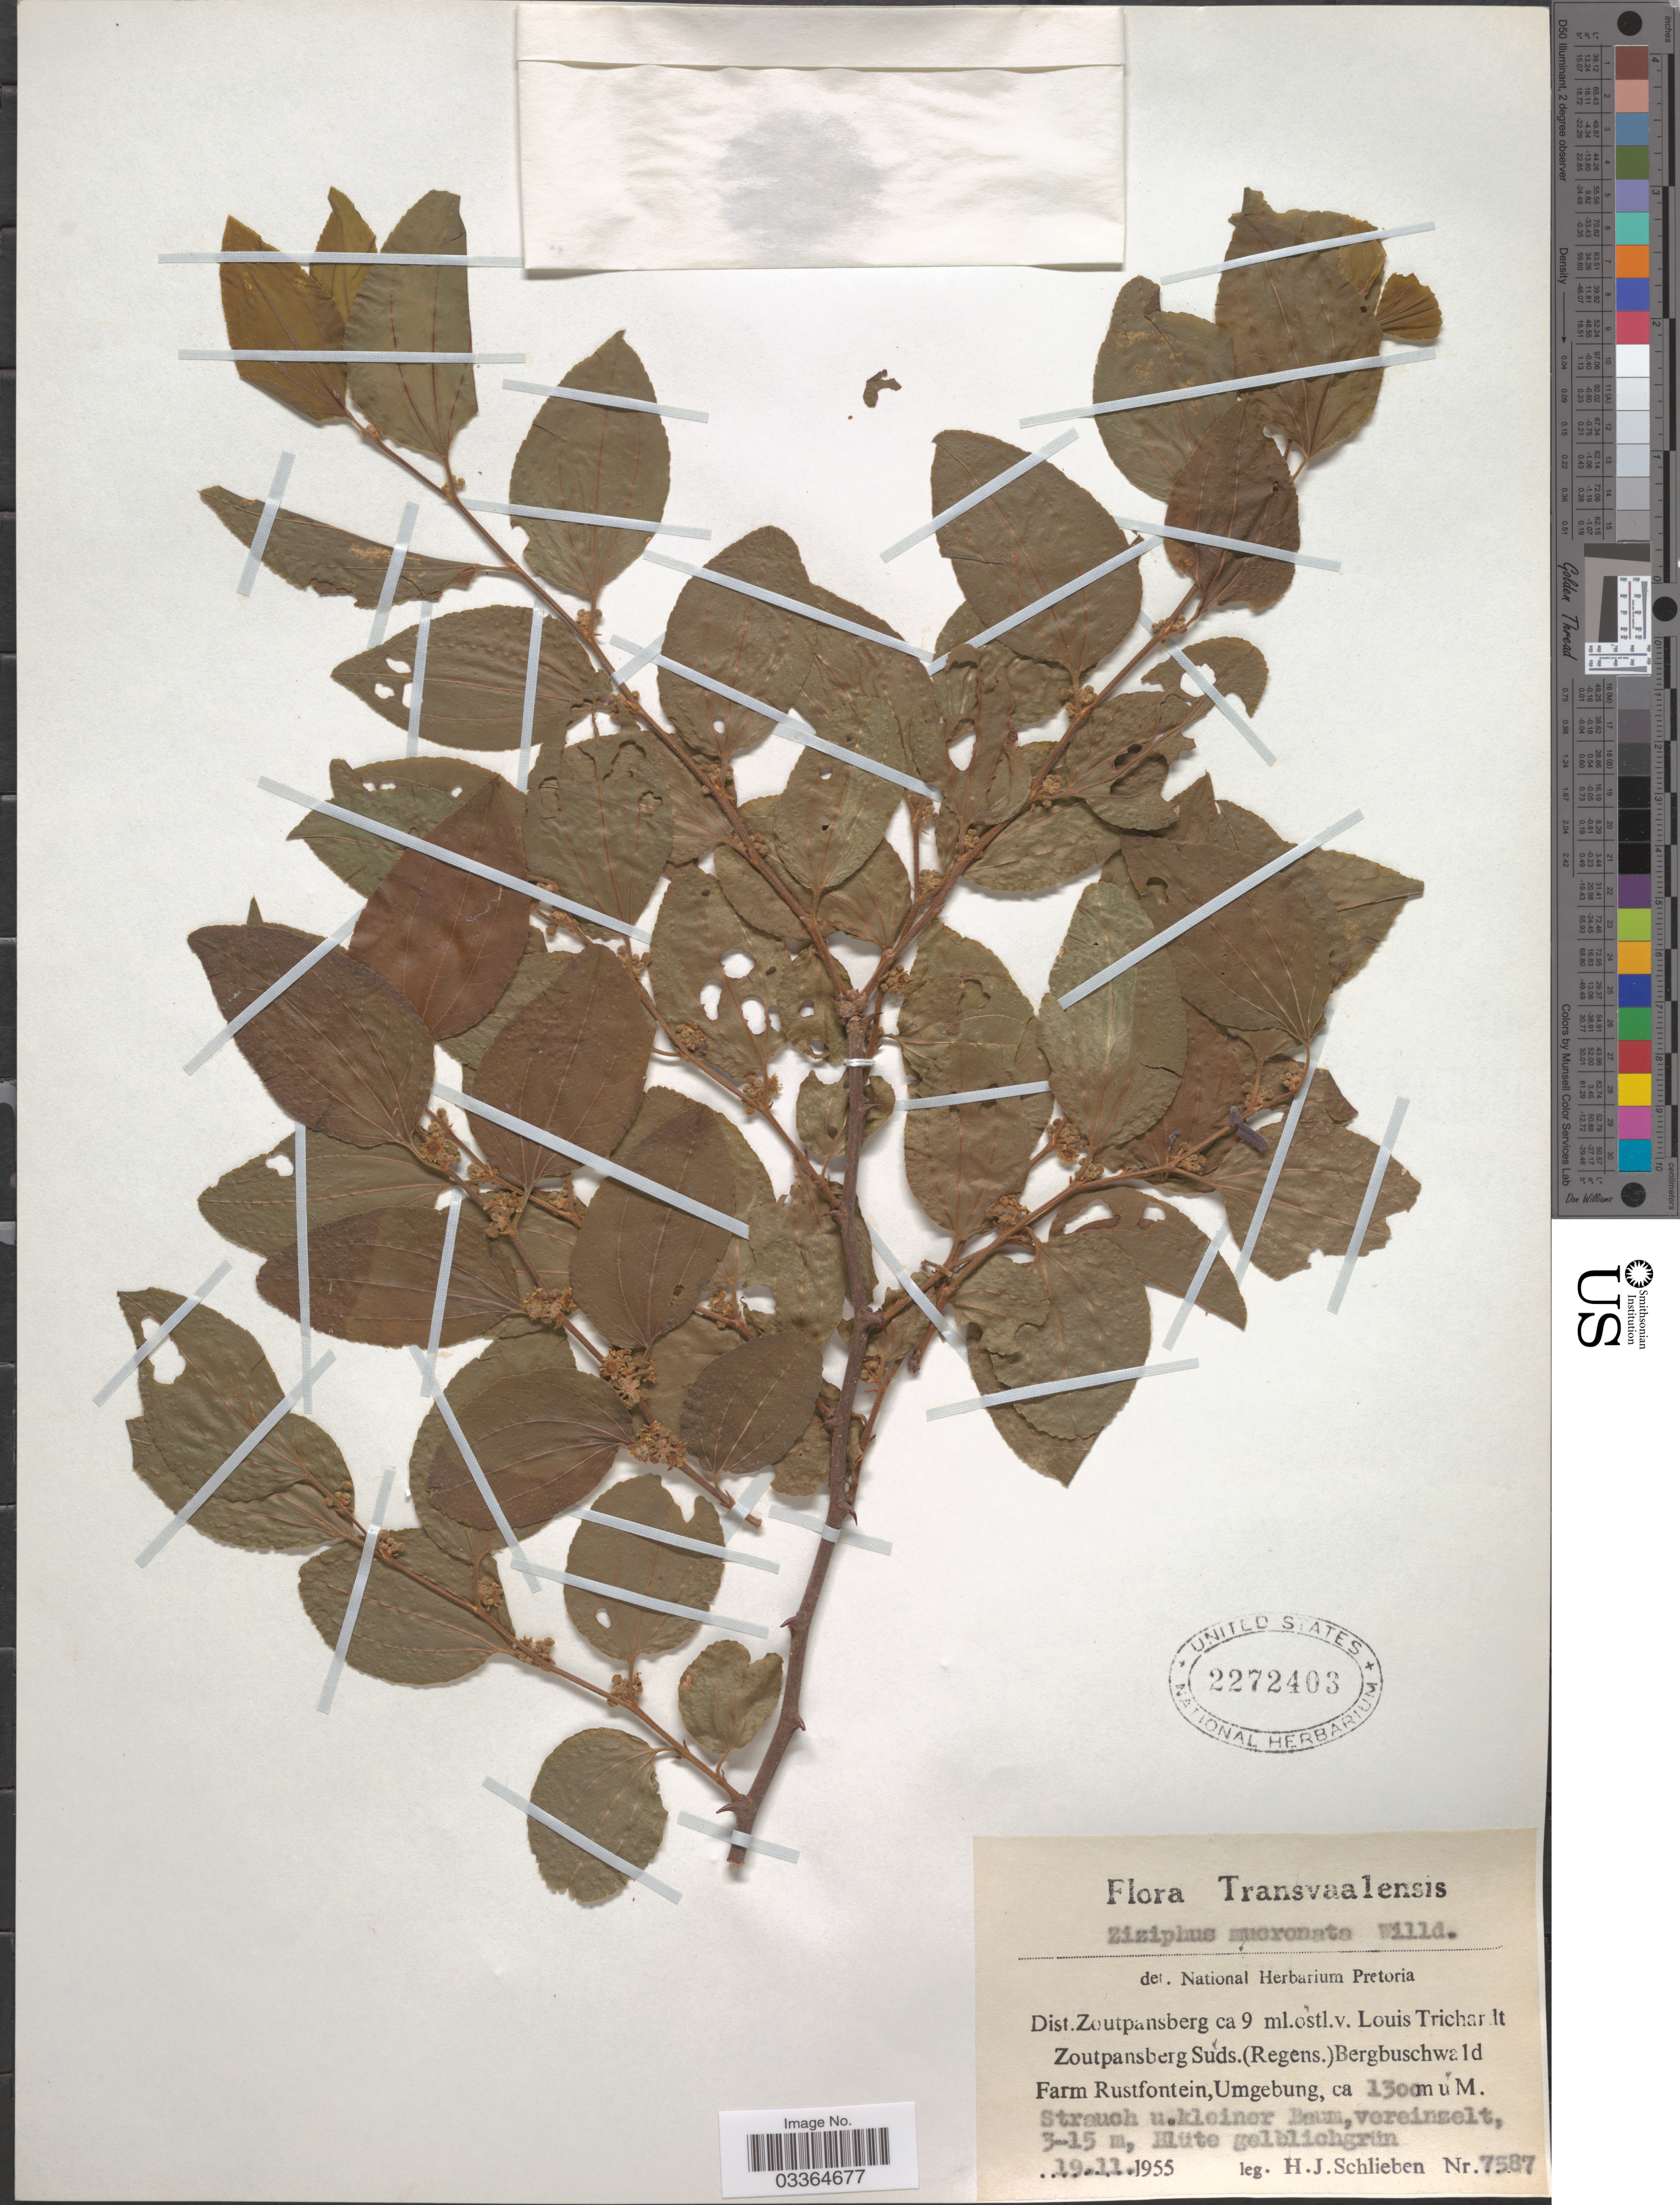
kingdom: Plantae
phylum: Tracheophyta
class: Magnoliopsida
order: Rosales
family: Rhamnaceae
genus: Ziziphus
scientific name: Ziziphus mucronata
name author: Willd.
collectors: H. J. Schlieben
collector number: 7587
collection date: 1955-11-19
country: South Africa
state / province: Limpopo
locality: Transvaalensis. Dist. Zoutpansberg ca 9 ml. östl. v. Louis Trichardt. Zoutpansberg Süds. (Regens.) Bergbuschwald, Farm Rustfontein.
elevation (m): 1300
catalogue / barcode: US 2272403